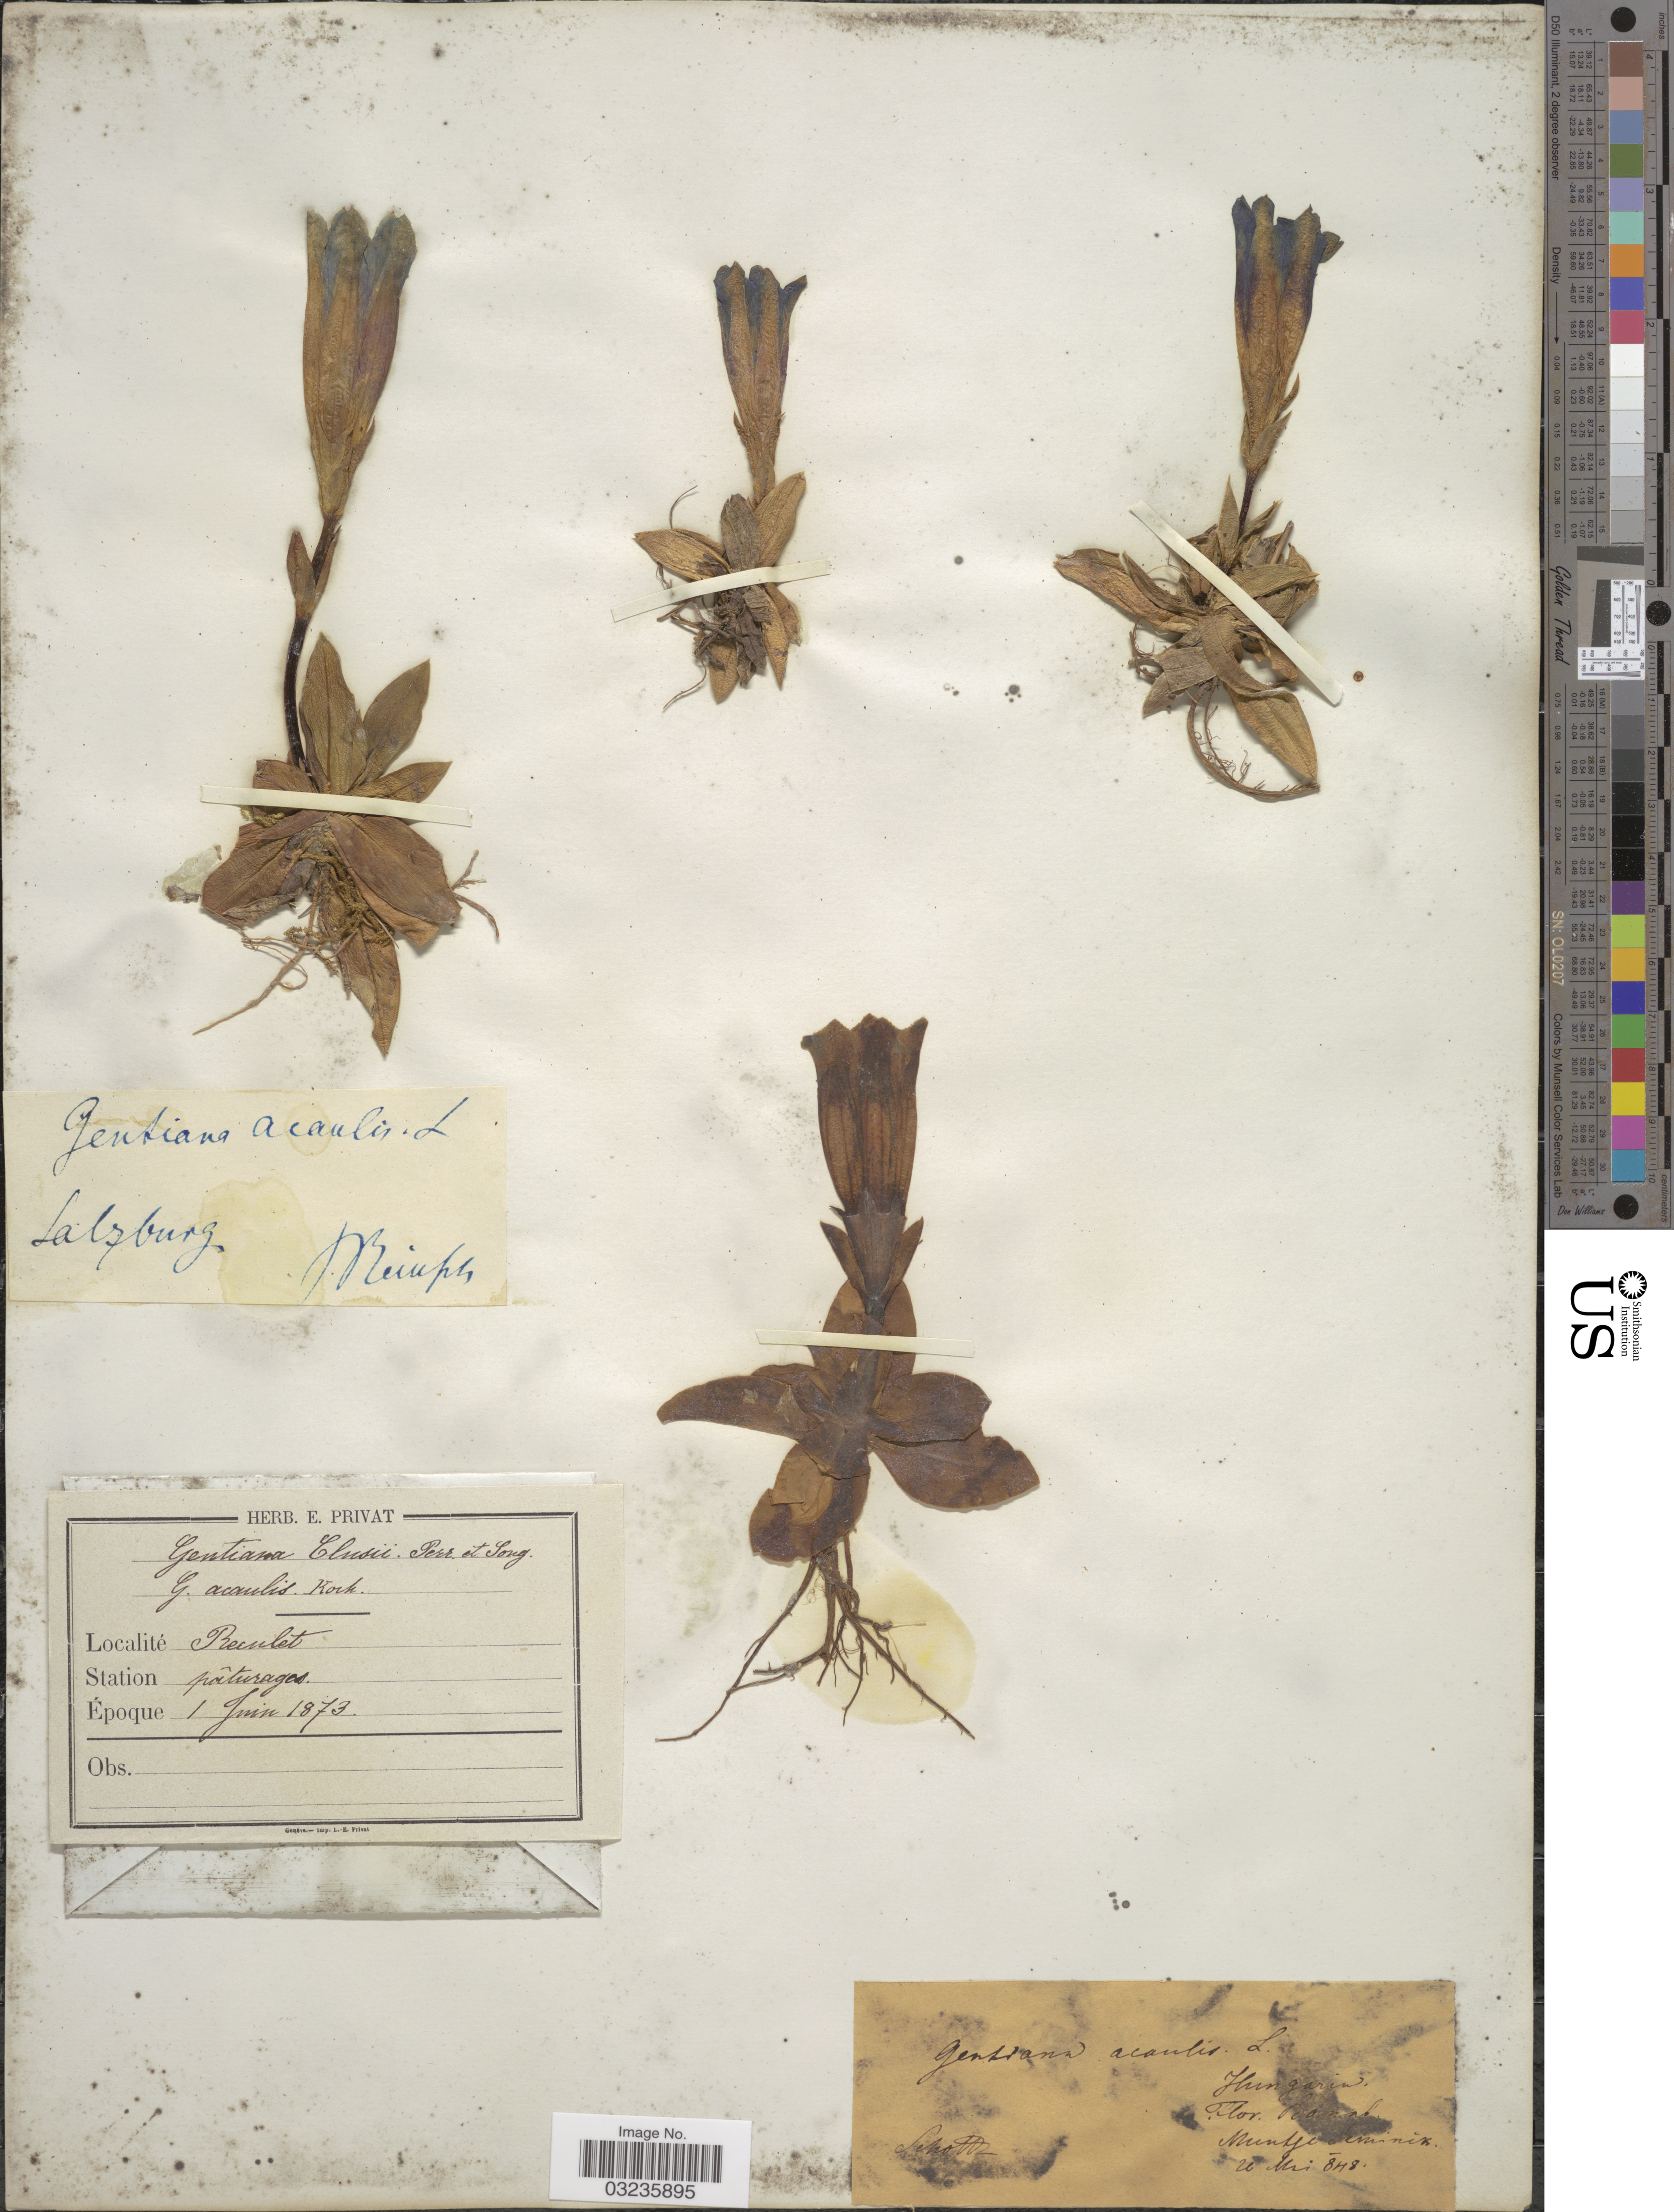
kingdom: Plantae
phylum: Tracheophyta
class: Magnoliopsida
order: Gentianales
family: Gentianaceae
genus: Gentiana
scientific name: Gentiana acaulis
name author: L.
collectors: ex herb. E. Privat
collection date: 1873-06-01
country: France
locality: Reculet. Station pâturages.